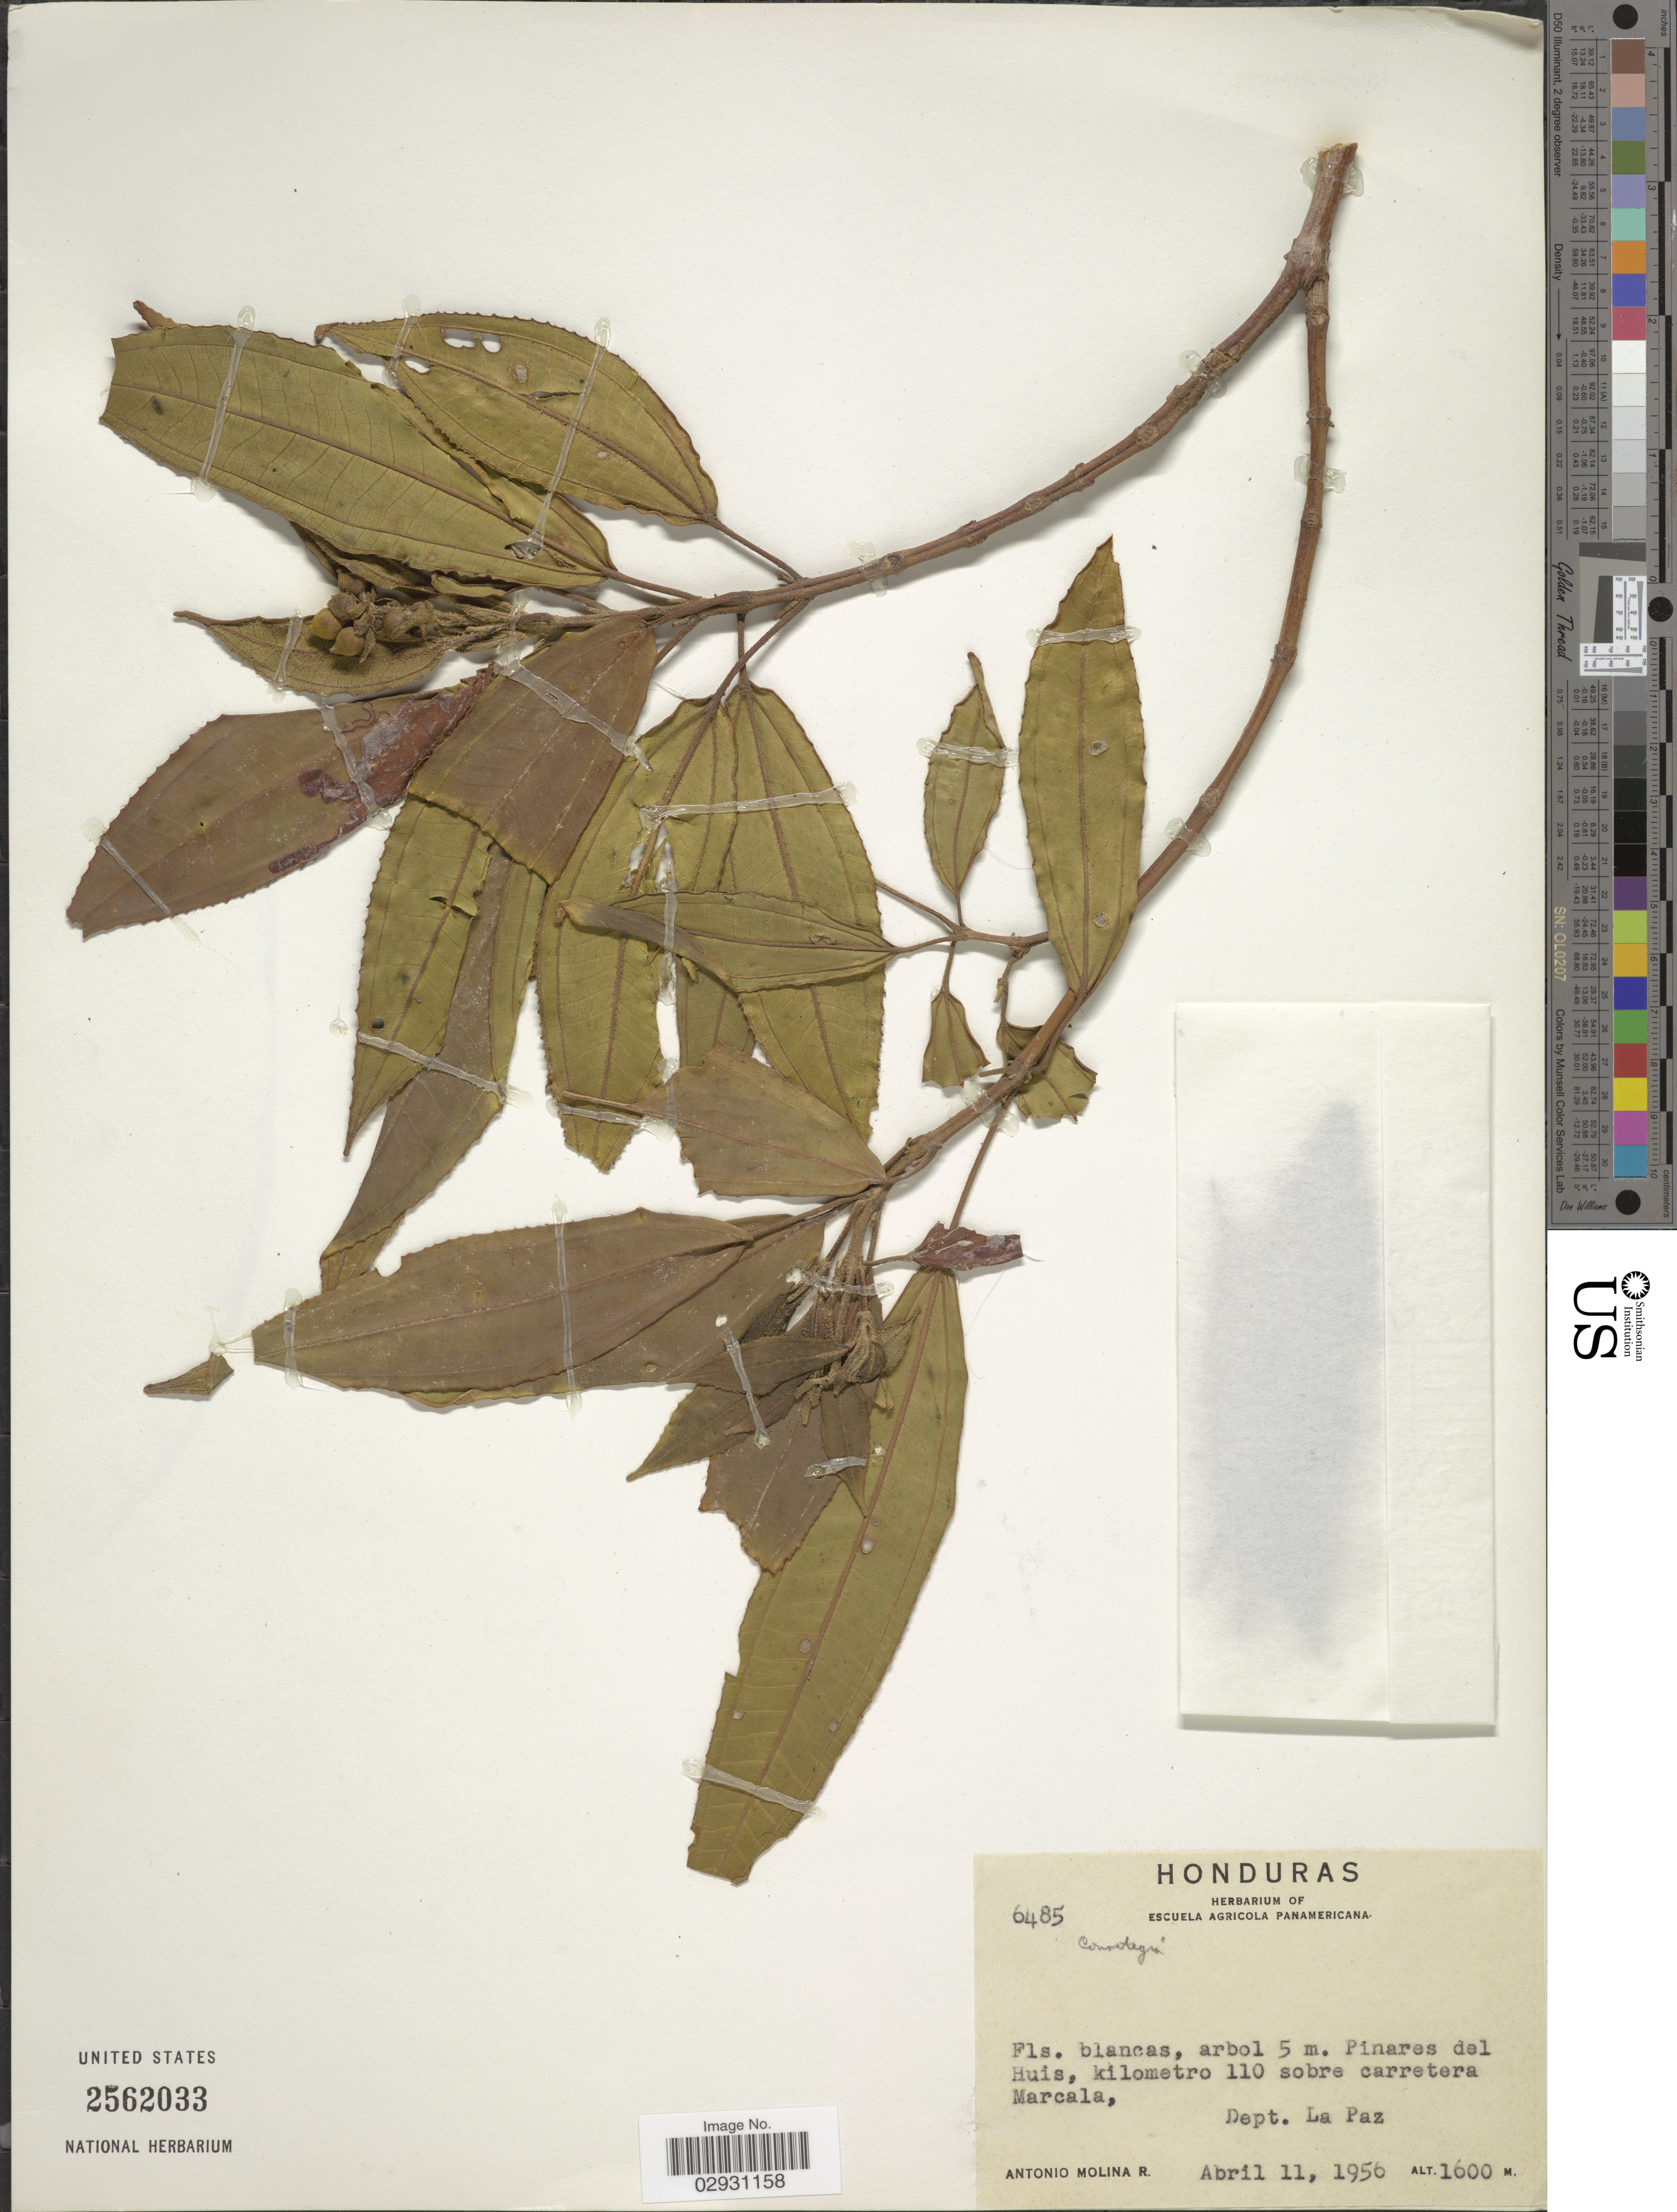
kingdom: Plantae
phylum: Tracheophyta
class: Magnoliopsida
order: Myrtales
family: Melastomataceae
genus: Conostegia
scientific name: Conostegia sp.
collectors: A. Molina R.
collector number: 6485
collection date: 1956-04-11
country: Honduras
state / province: La Paz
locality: Pinares del Huis, kilometro 110 sobre carretera Marcala, Dept. La Paz.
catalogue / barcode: US 2562033